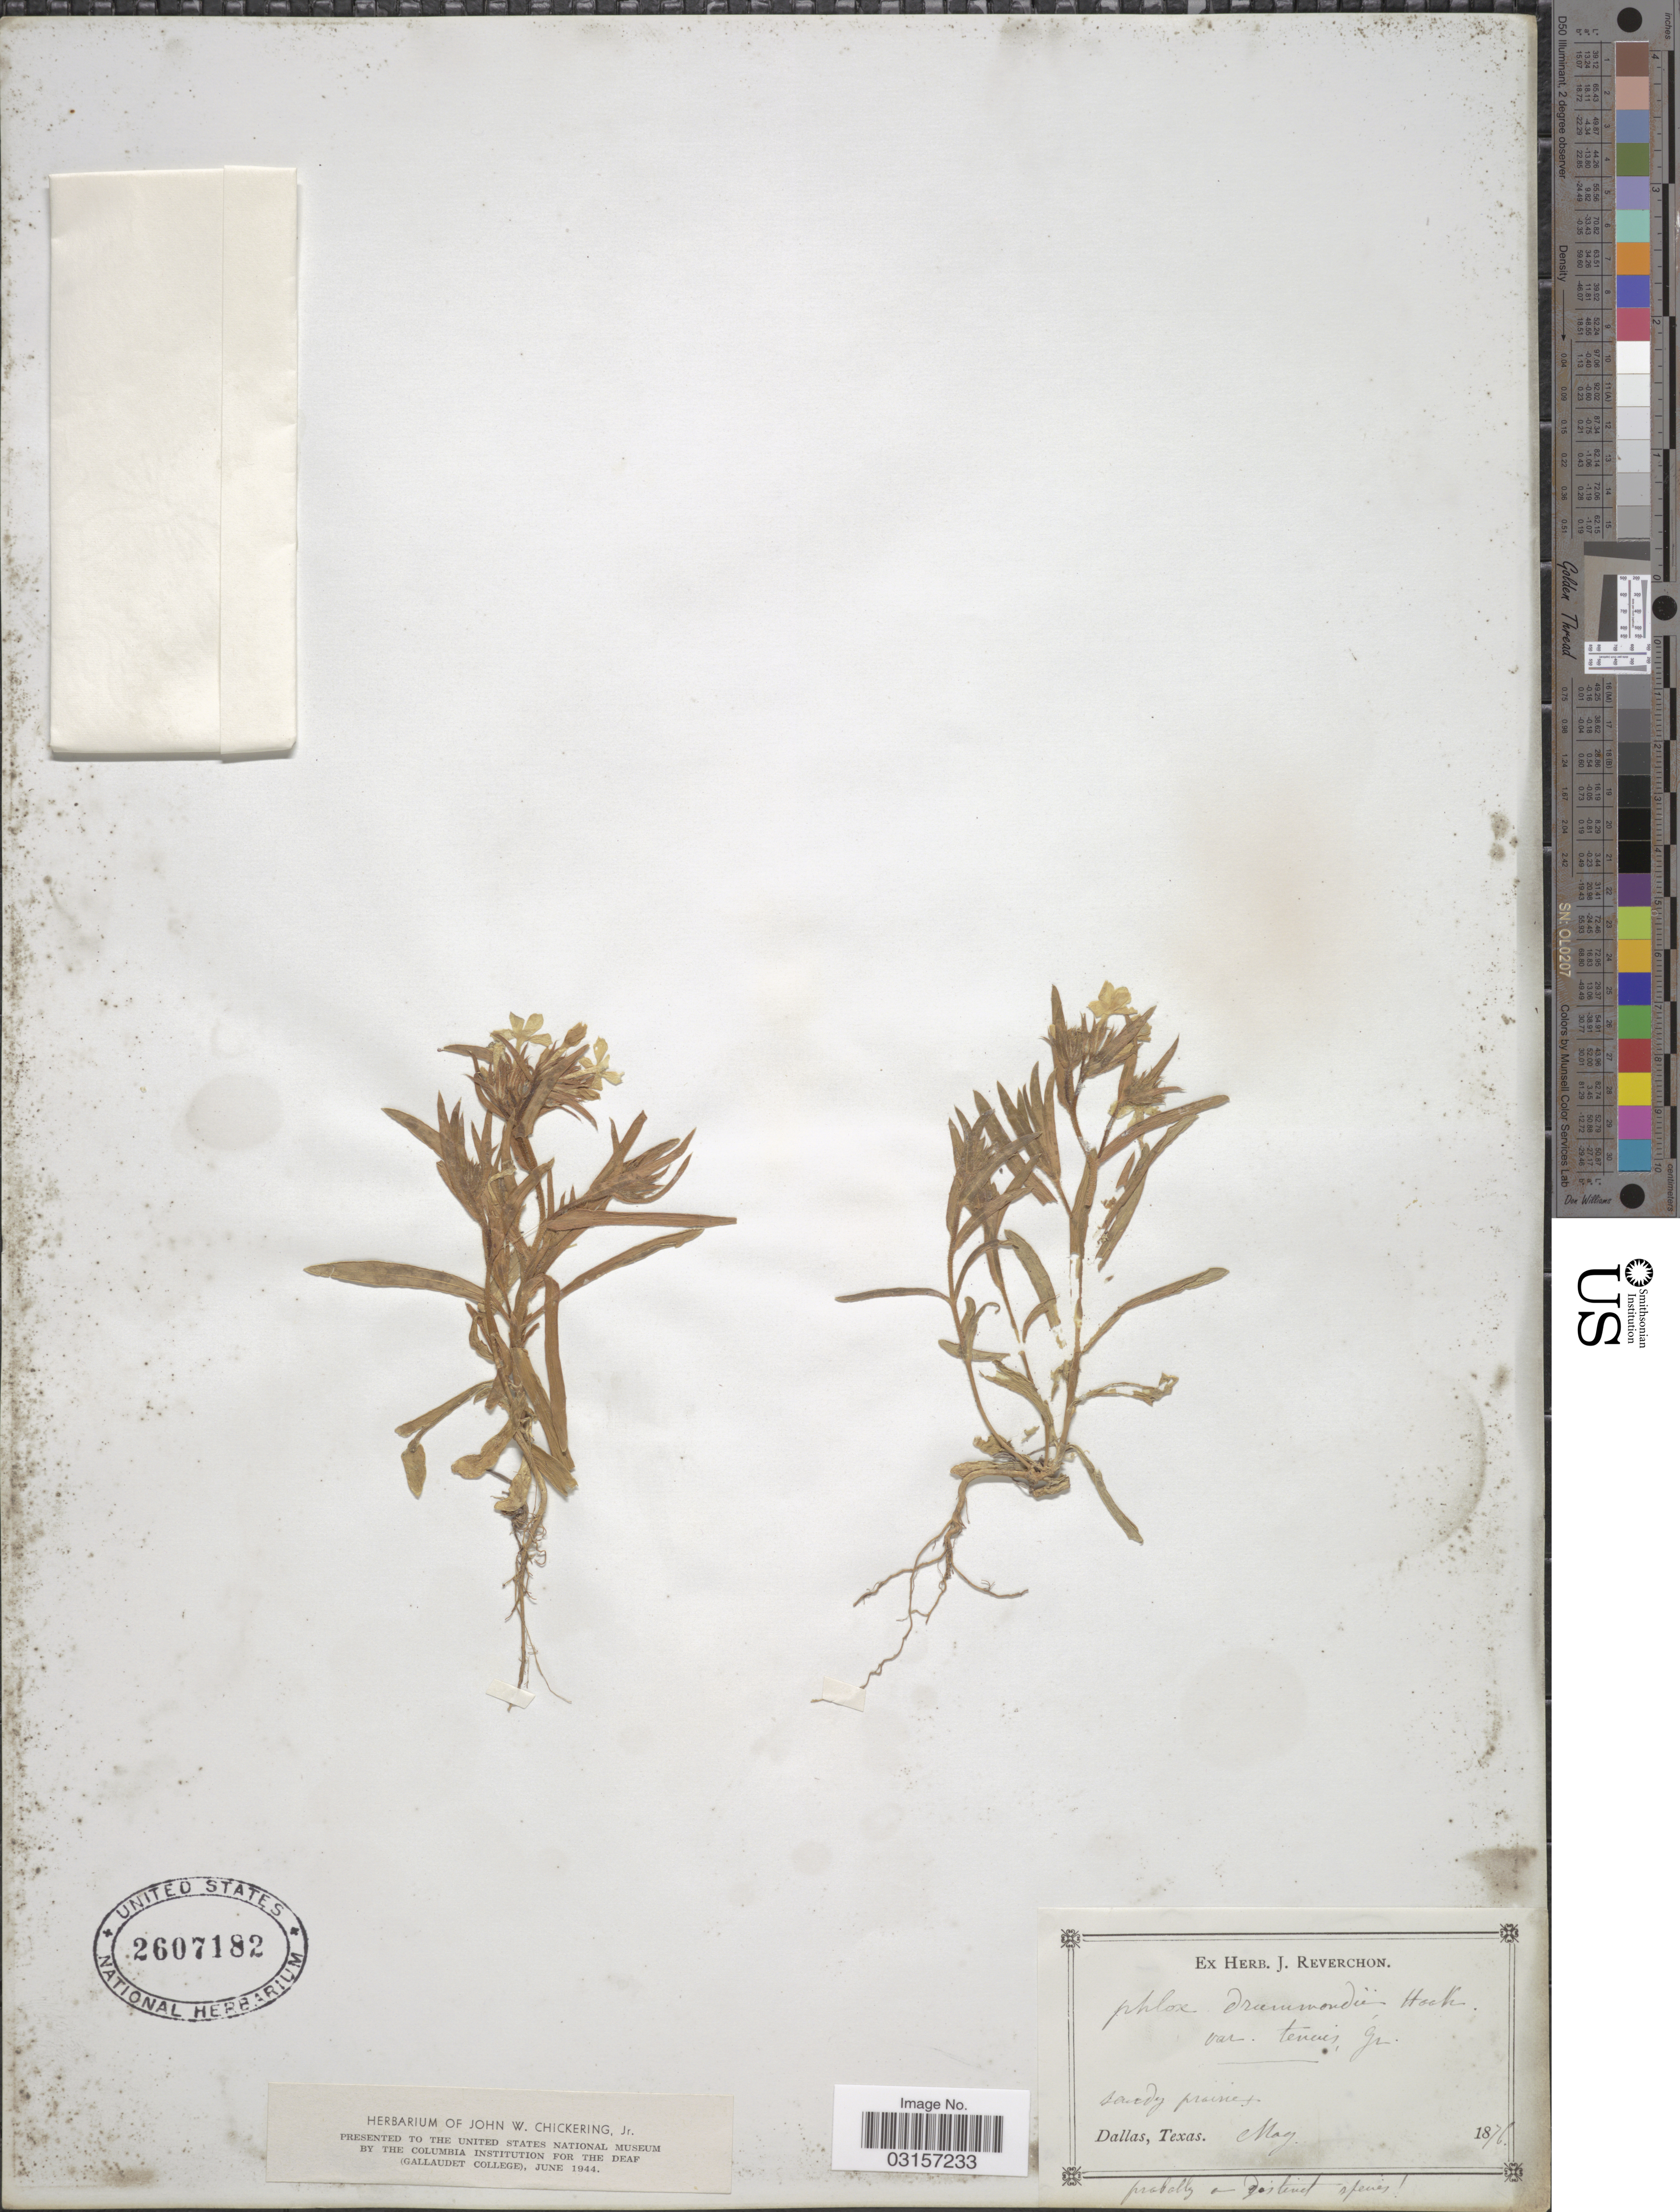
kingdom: Plantae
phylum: Tracheophyta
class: Magnoliopsida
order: Ericales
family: Polemoniaceae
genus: Phlox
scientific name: Phlox drummondii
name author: Hook.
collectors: ex herb. J. Reverchon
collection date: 1876-05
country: United States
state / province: Texas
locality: Dallas, Texas.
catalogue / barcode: US 2607182